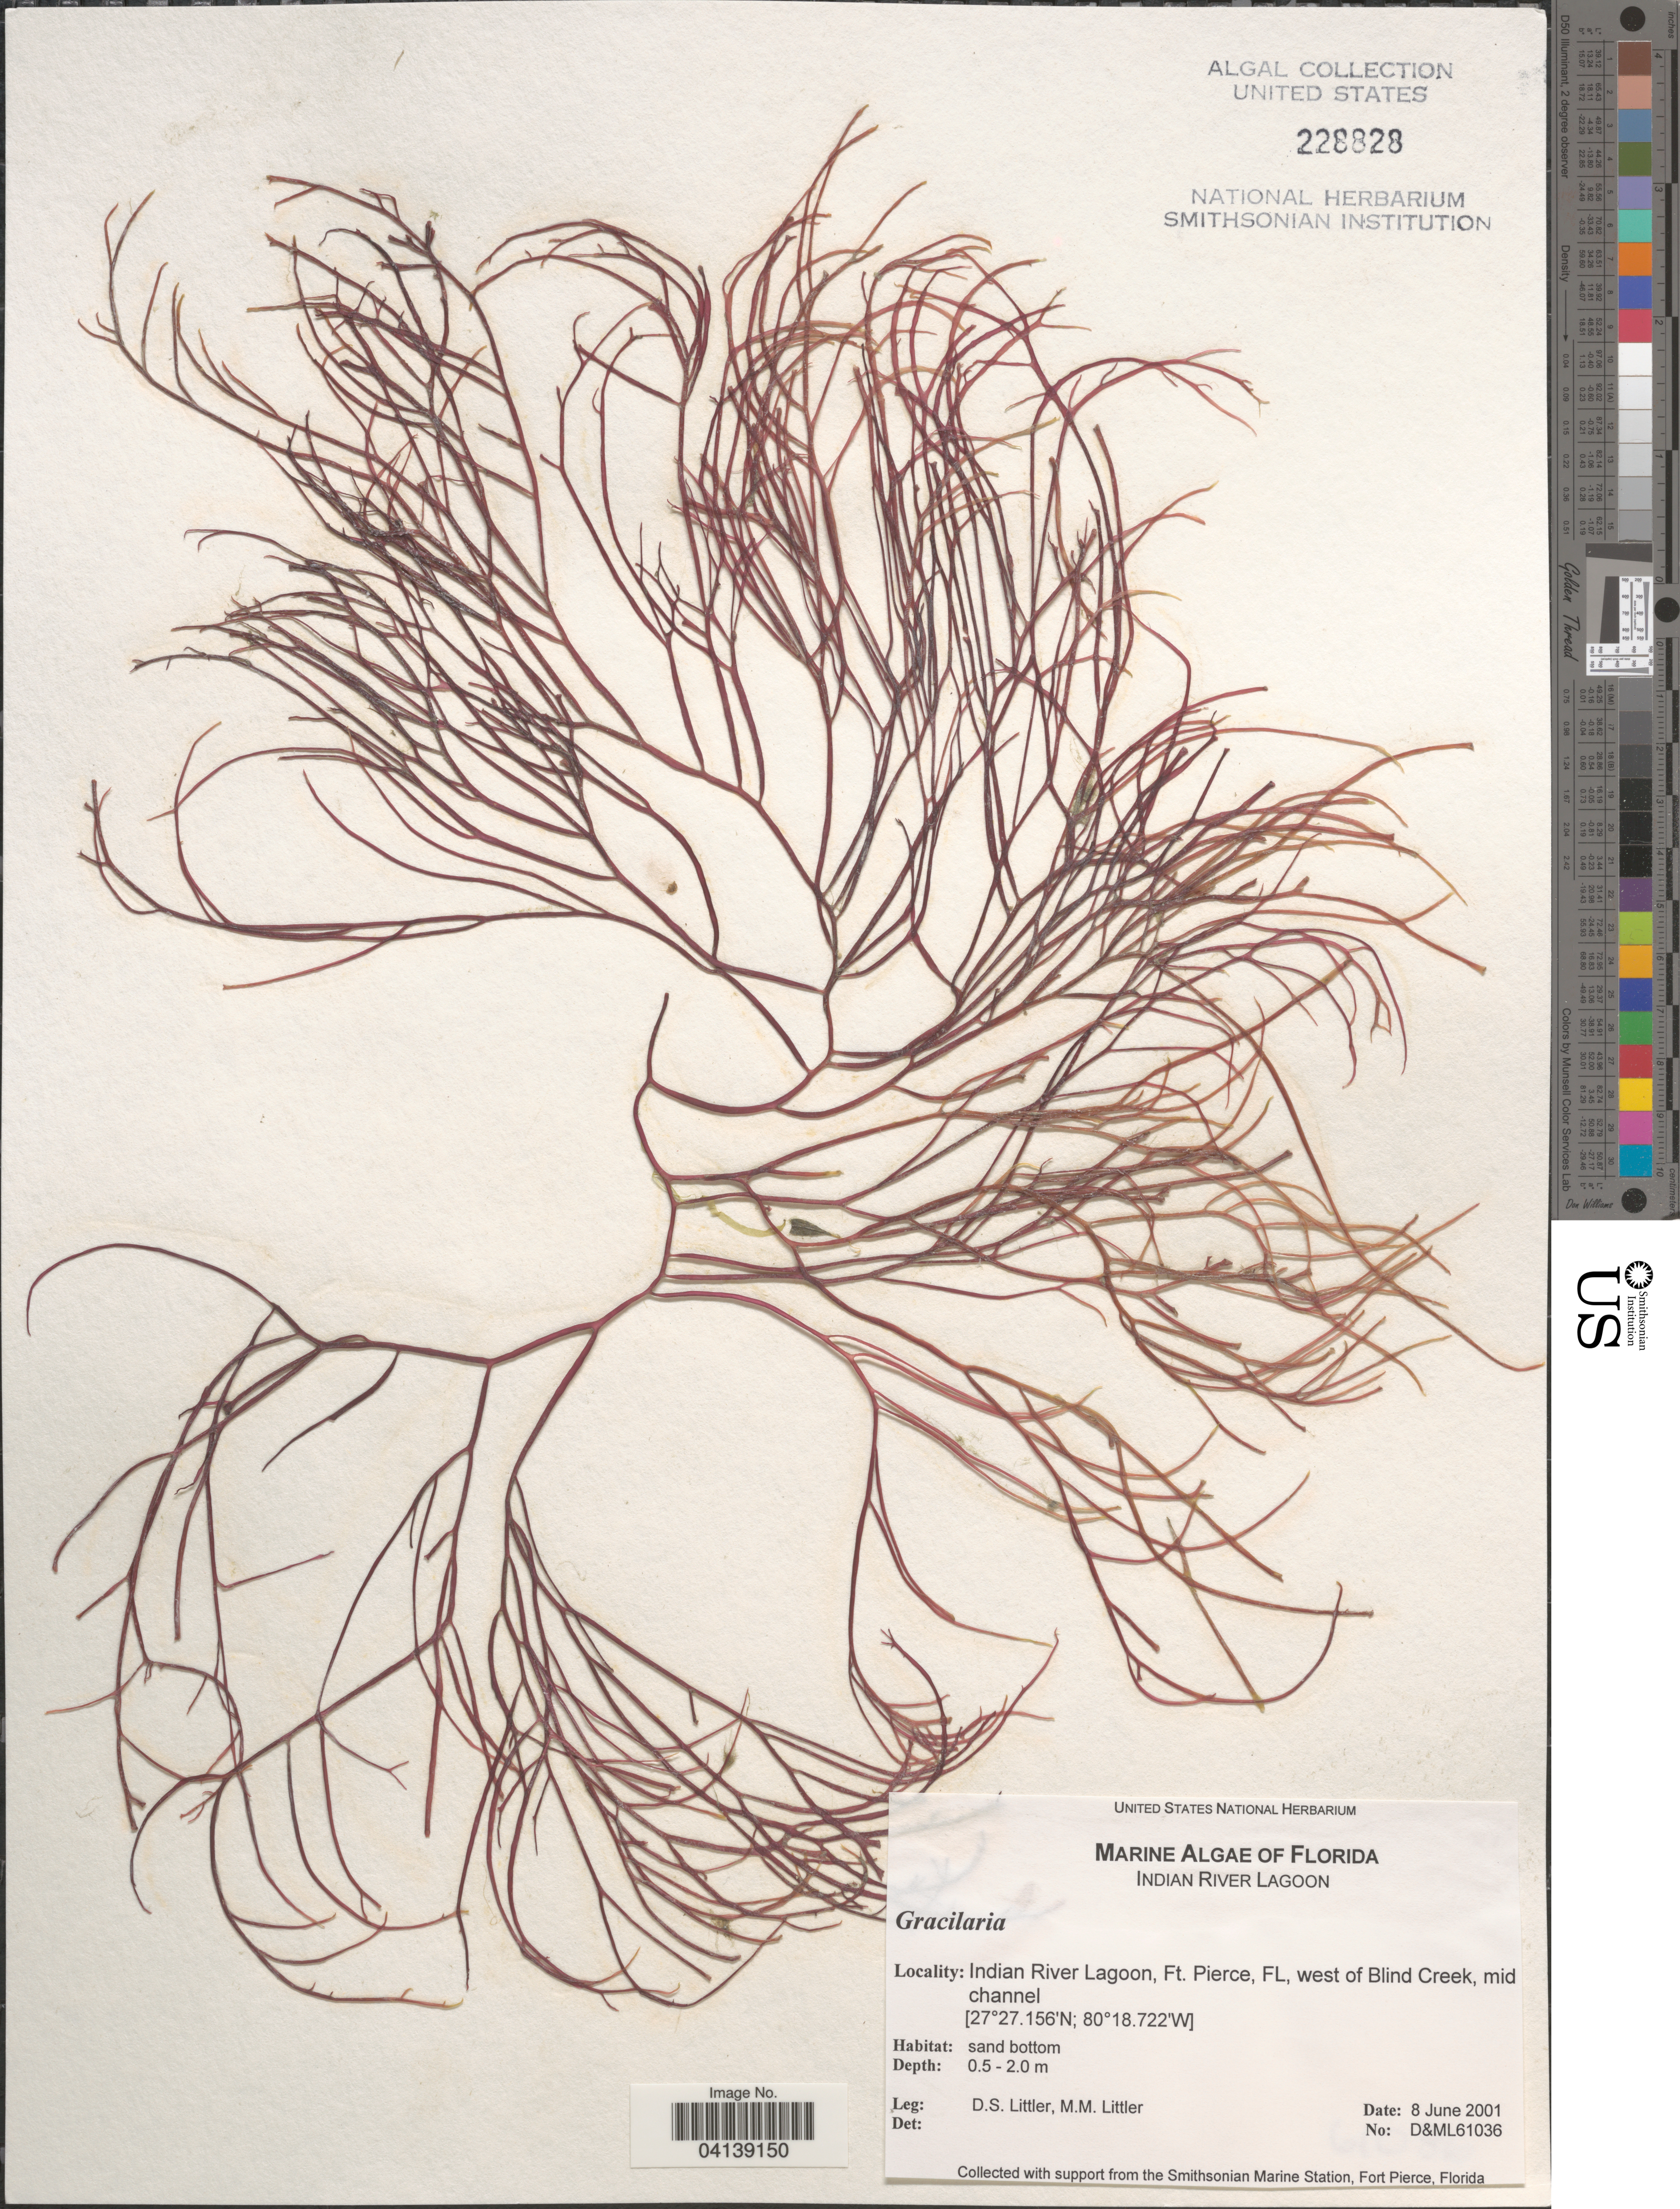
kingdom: Plantae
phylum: Rhodophyta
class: Florideophyceae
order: Gracilariales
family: Gracilariaceae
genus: Gracilaria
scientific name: Gracilaria sp.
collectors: D. S. Littler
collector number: D&ML61036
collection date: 2001-06-08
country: United States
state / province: Florida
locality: Indian River Lagoon, Ft. Pierce, west of Blind Creek, mid channel.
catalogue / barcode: US 228828